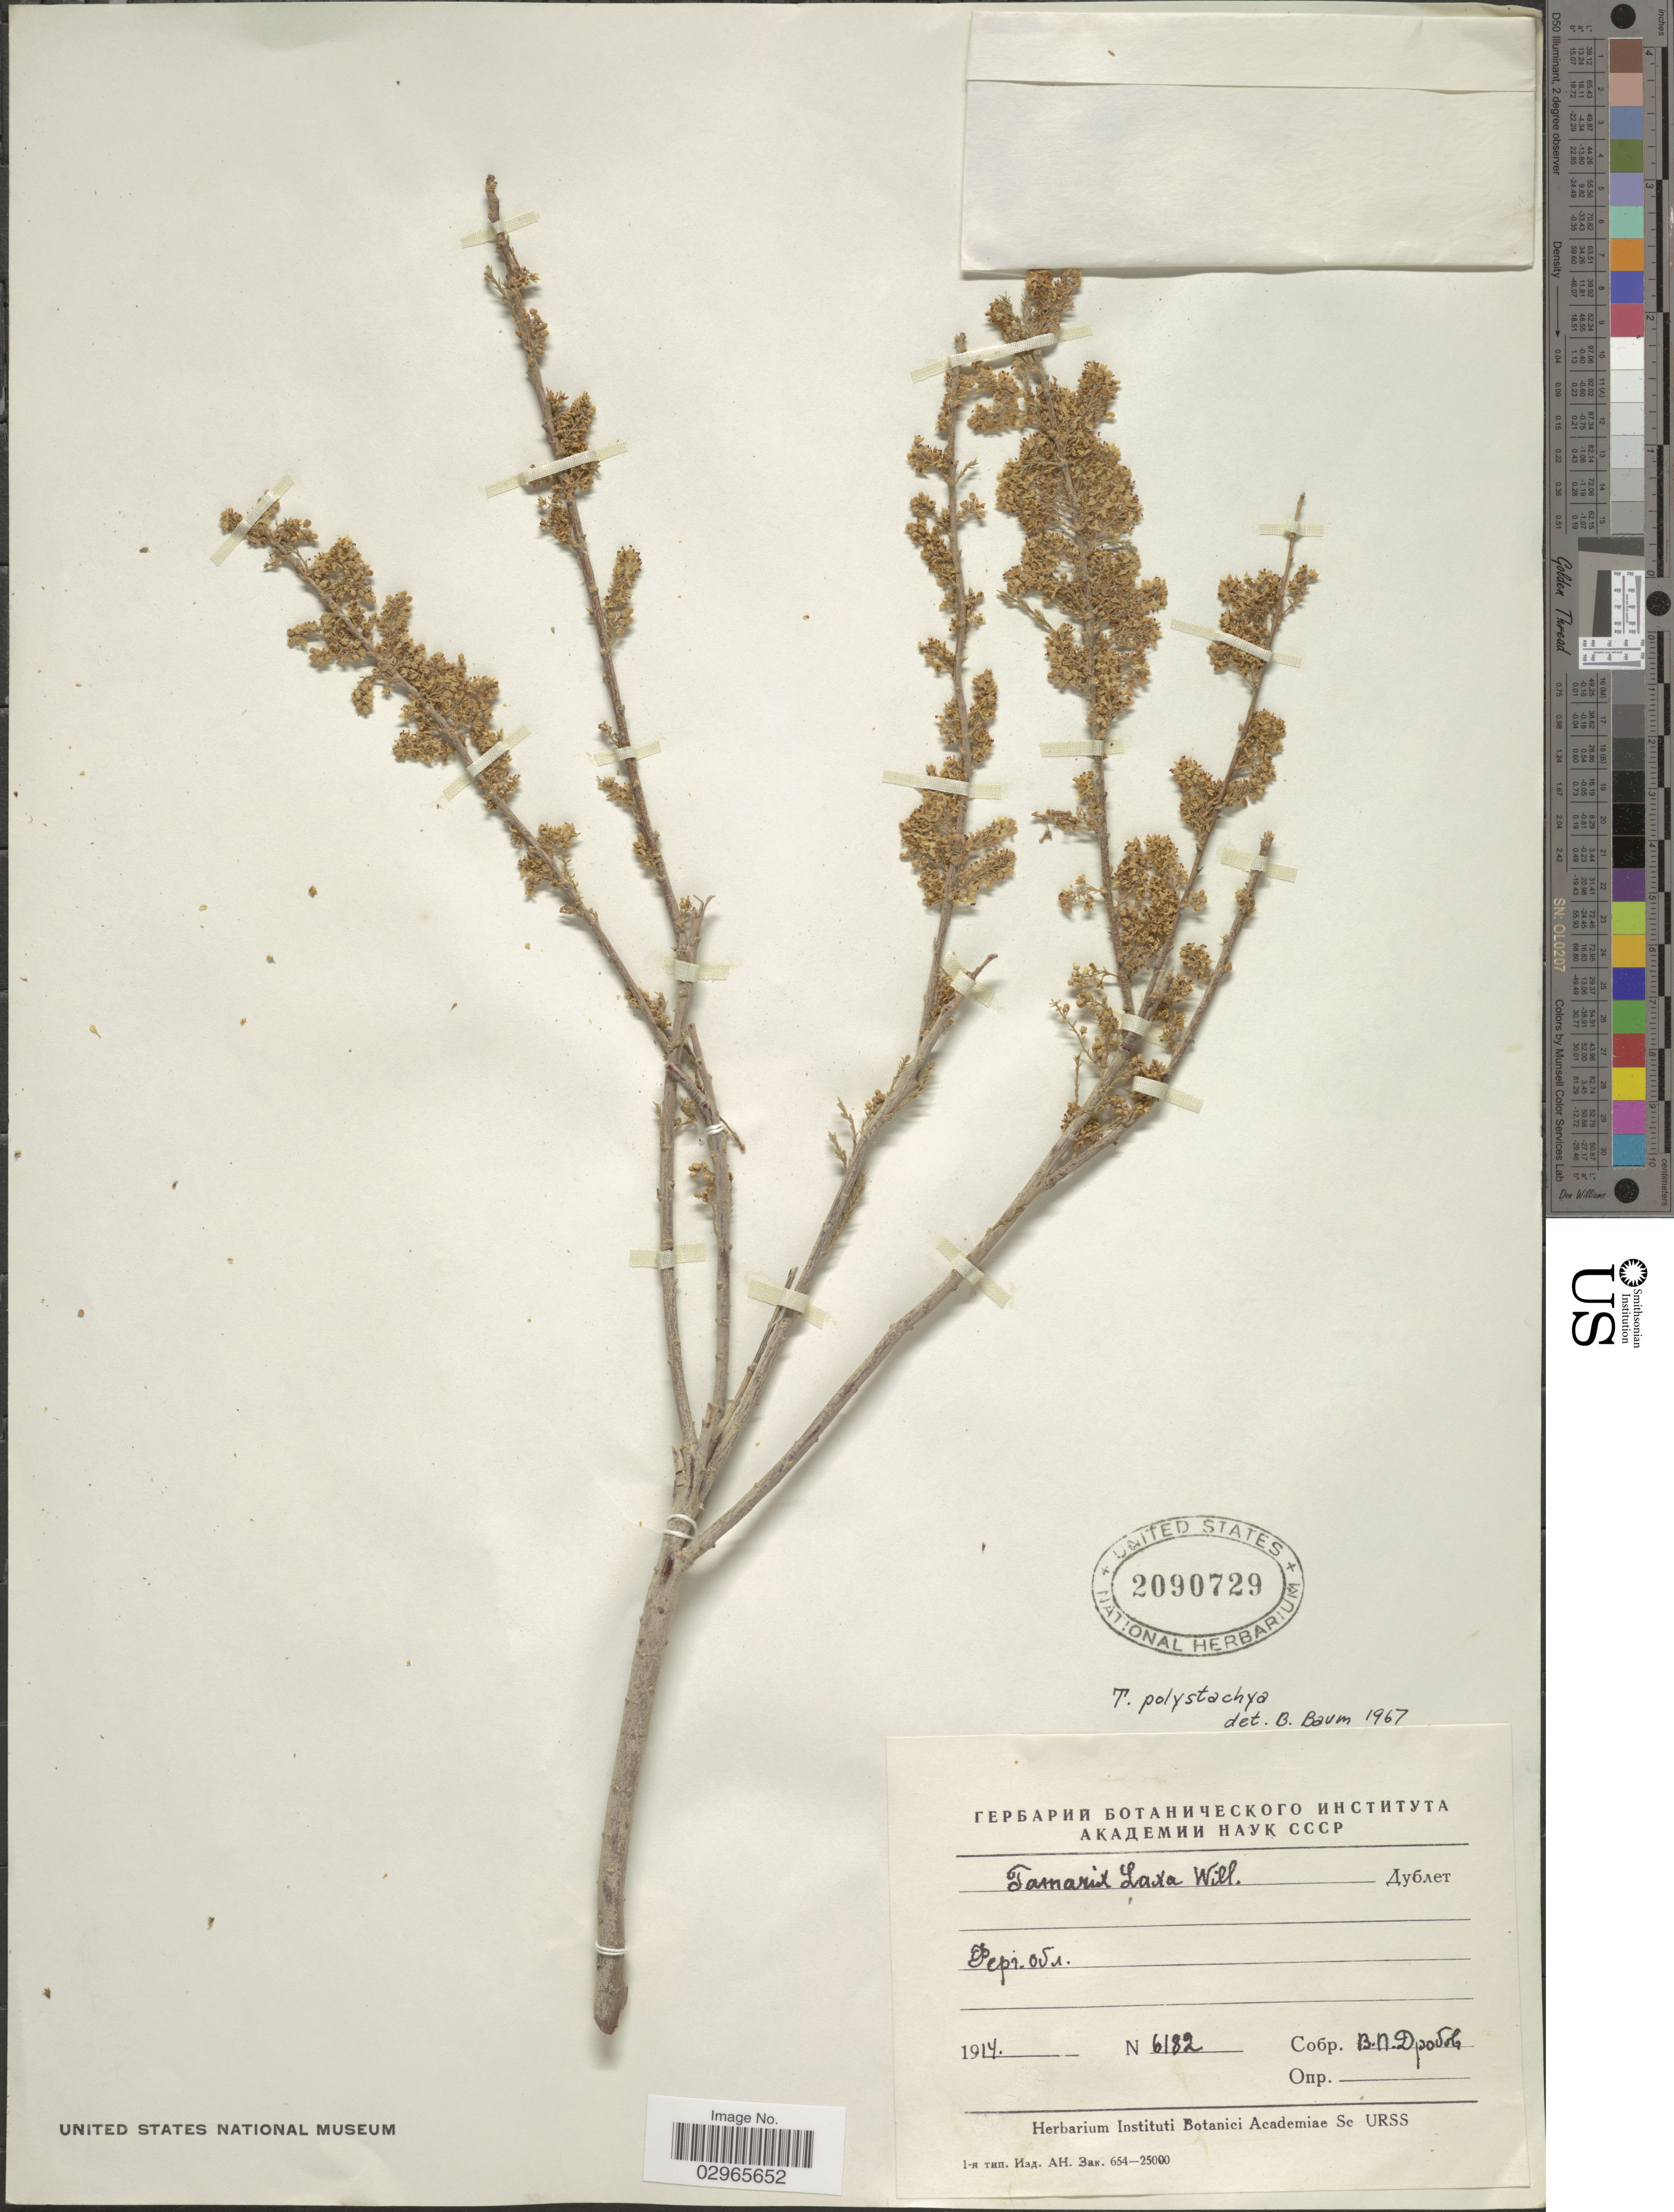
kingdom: Plantae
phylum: Tracheophyta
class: Magnoliopsida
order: Caryophyllales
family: Tamaricaceae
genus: Tamarix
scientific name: Tamarix polystachya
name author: Ledeb.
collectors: V. Drobov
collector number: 6182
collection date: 1914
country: Uzbekistan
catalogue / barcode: US 2090729